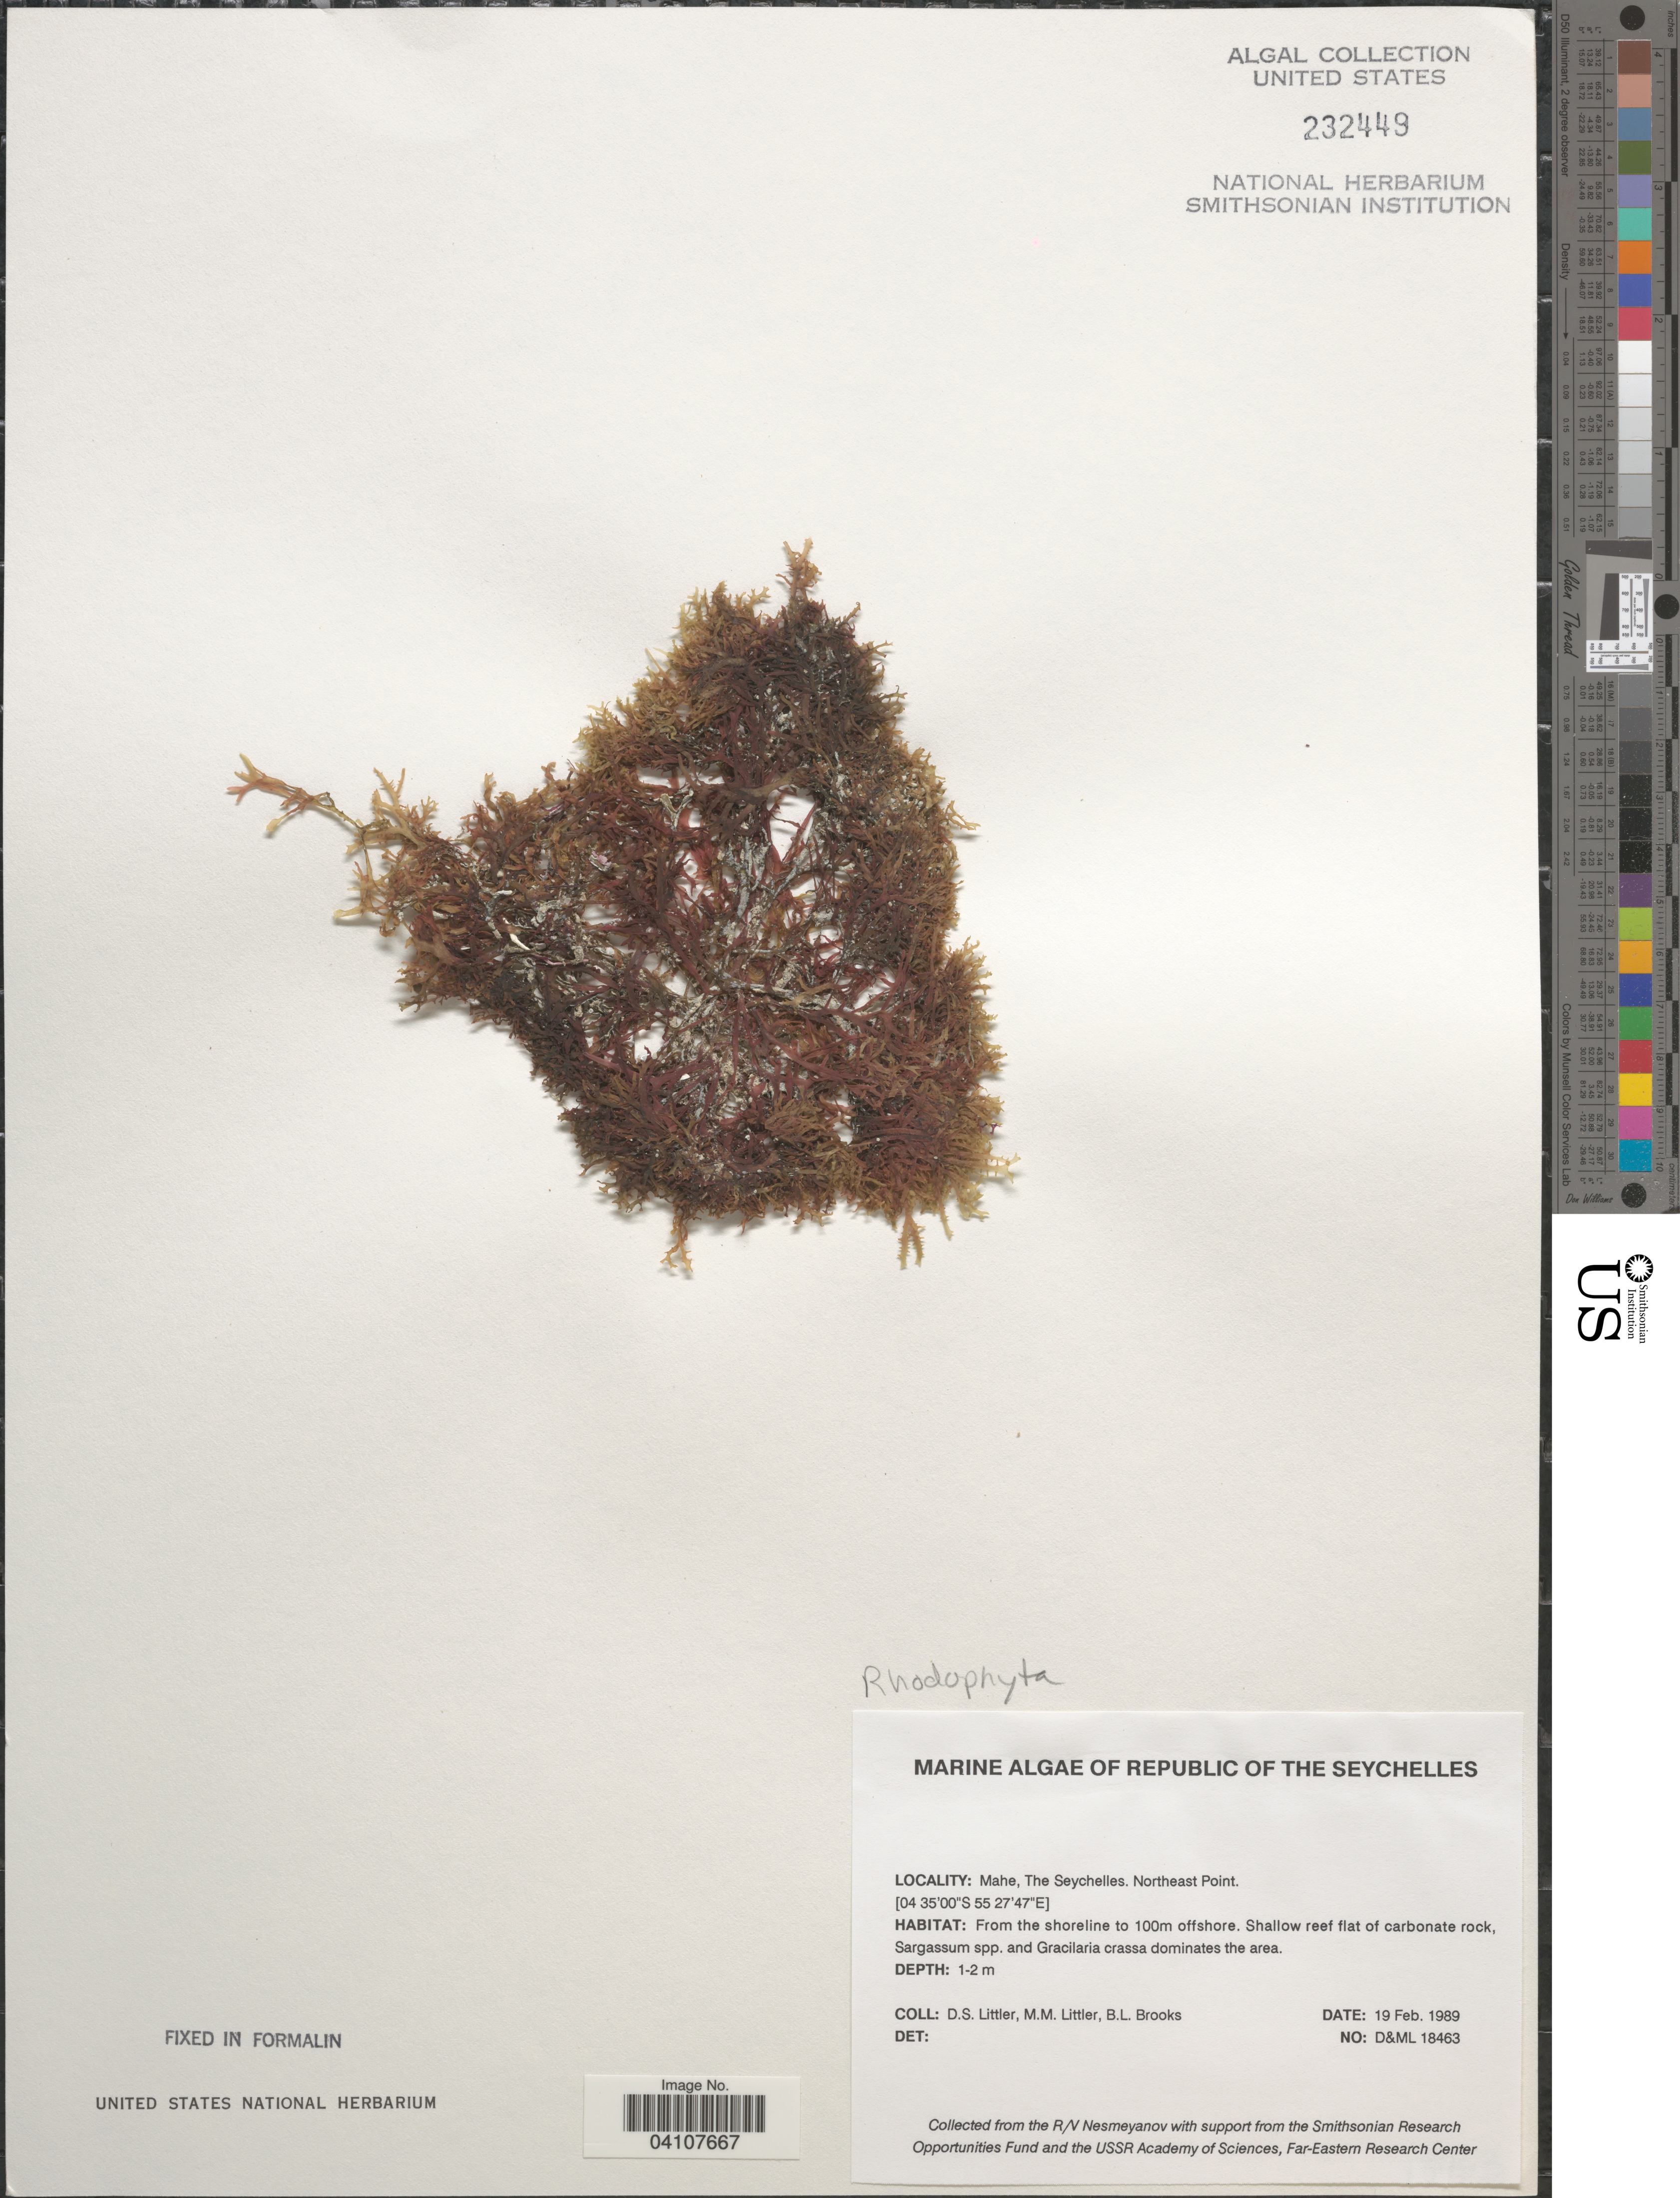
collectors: D. S. Littler & B. Brooks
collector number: D&ML18463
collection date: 1989-02-19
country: Seychelles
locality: Republic of the Seychelles. Mahe. Northeast Point. From the shoreline to 100m offshore.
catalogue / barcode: US 232449